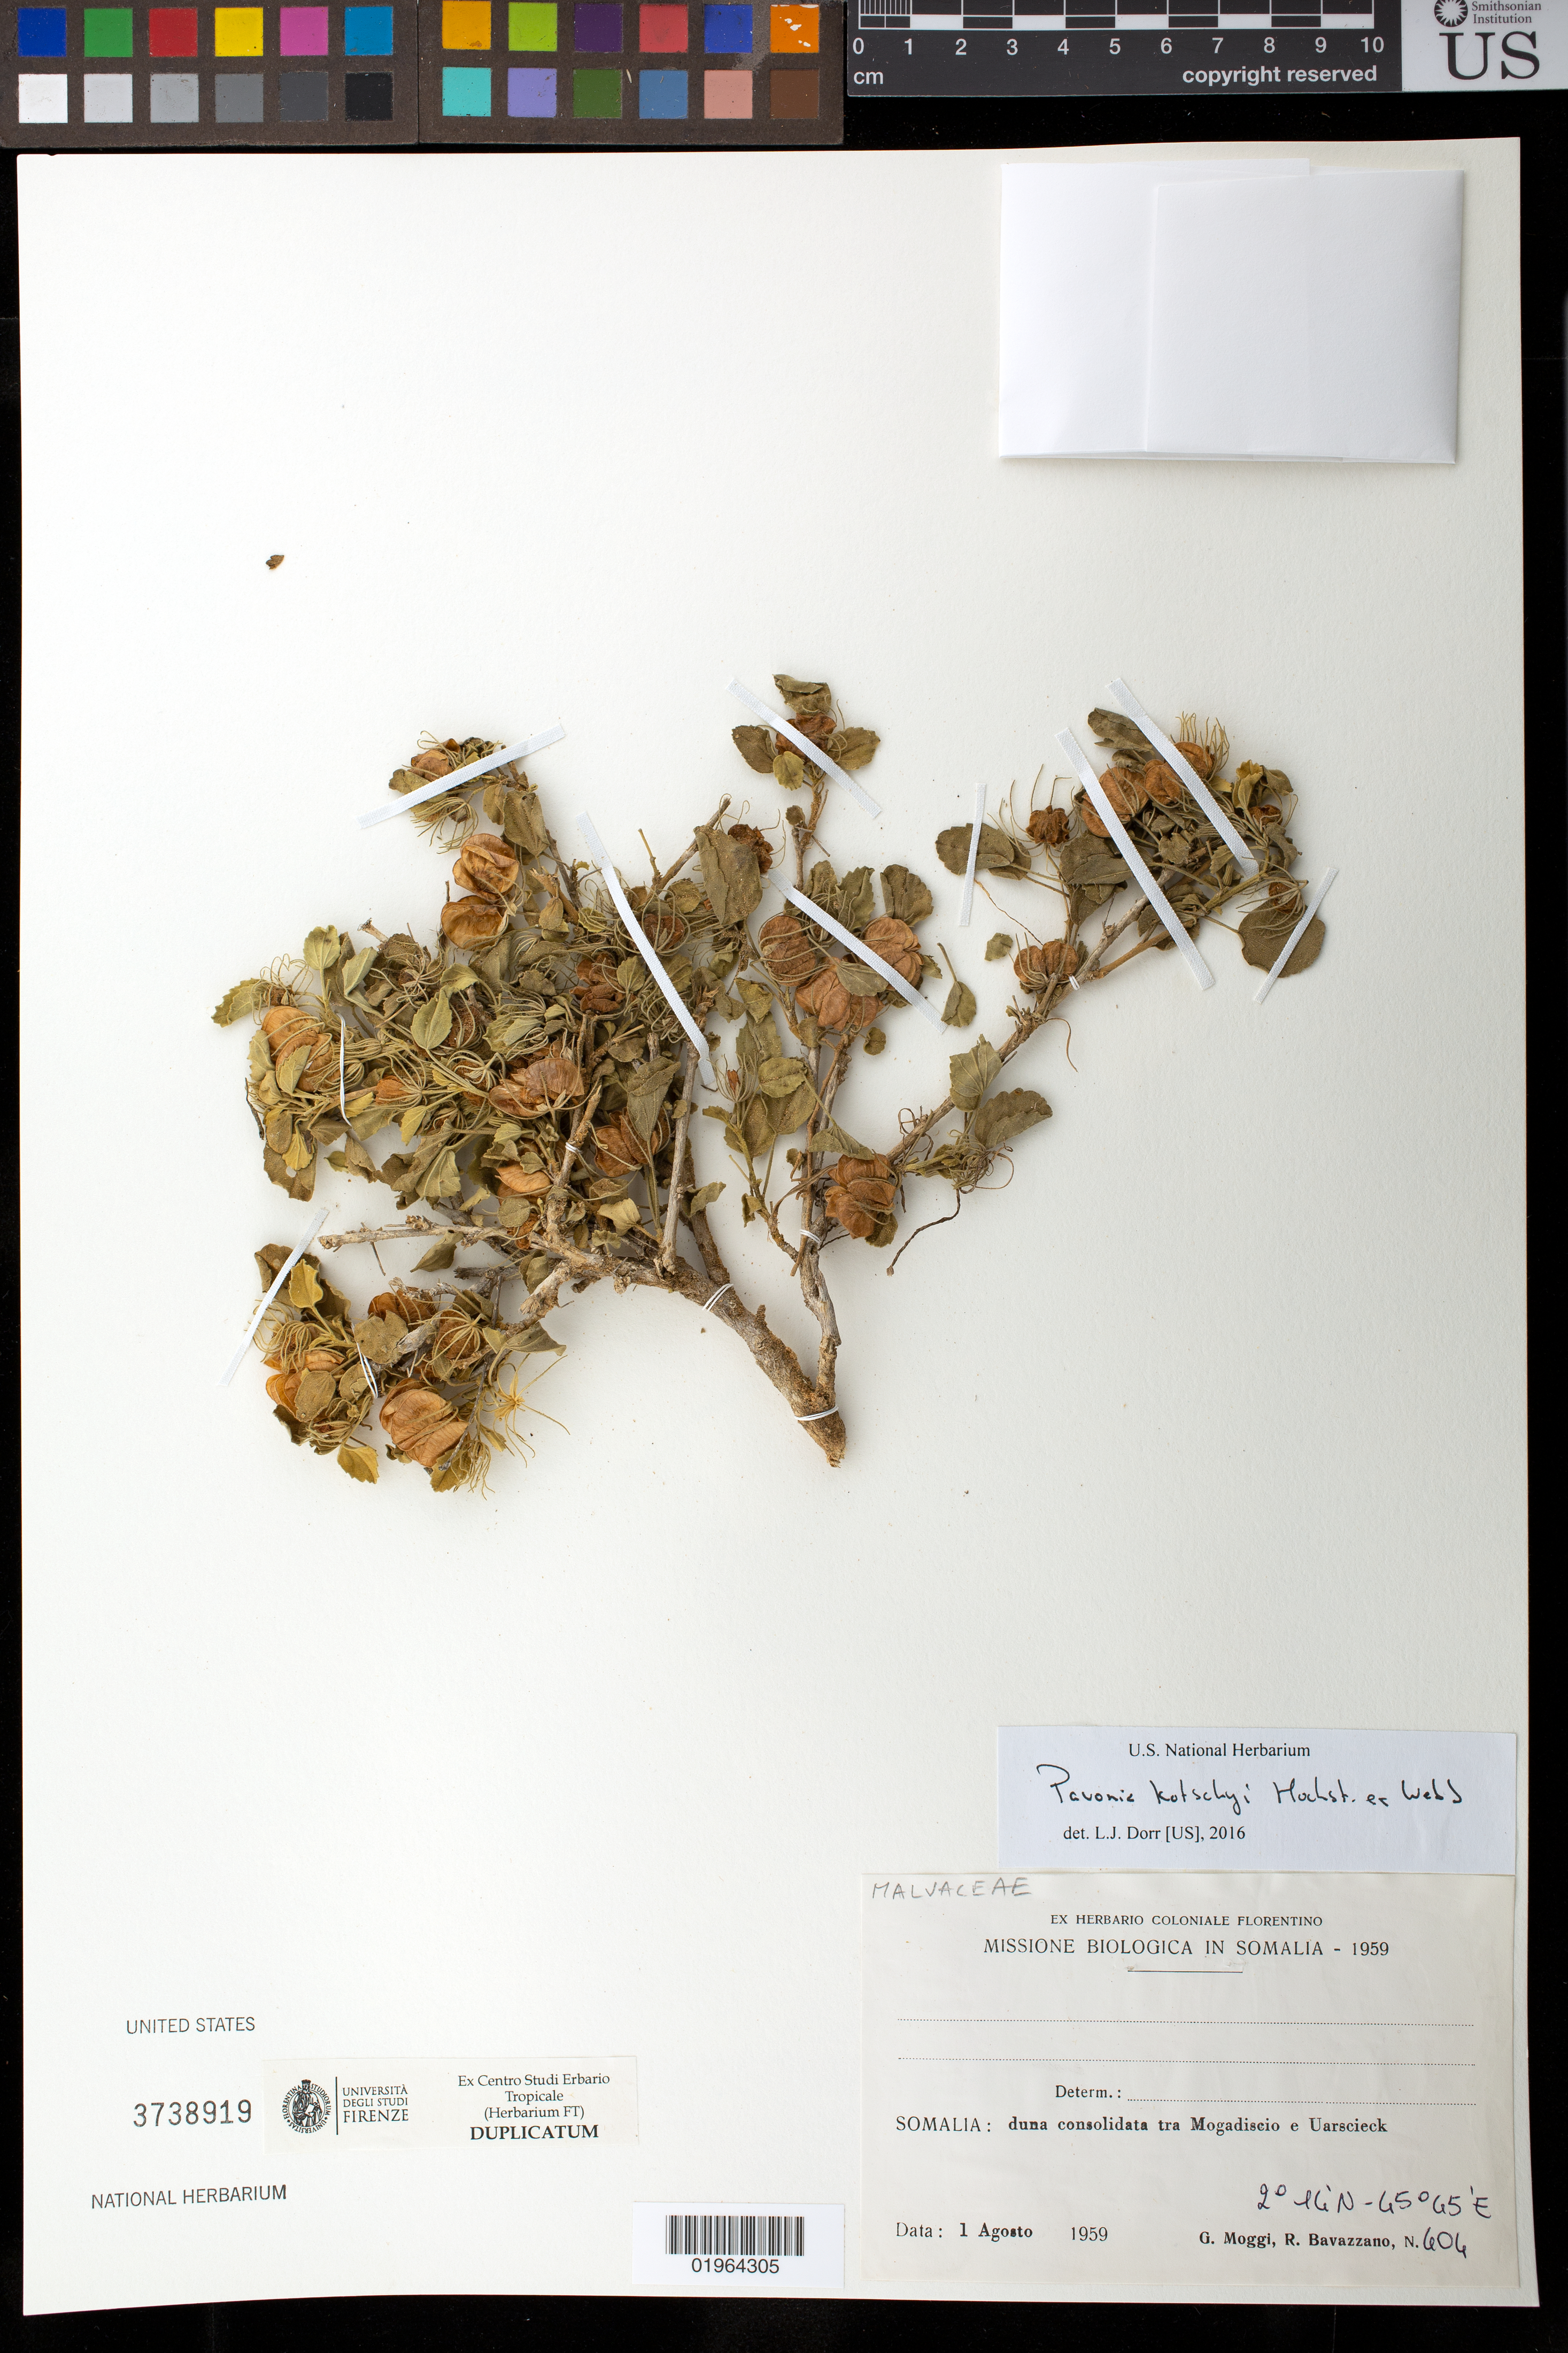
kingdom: Plantae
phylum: Tracheophyta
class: Magnoliopsida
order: Malvales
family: Malvaceae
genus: Pavonia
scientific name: Pavonia kotschyi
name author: Hochst. ex Webb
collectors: G. Moggi & N. Bavazzano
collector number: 604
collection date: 1959-08-01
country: Somalia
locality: Duna consolidata tra Mogadiscio e Uarscieck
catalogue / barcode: US 3738919